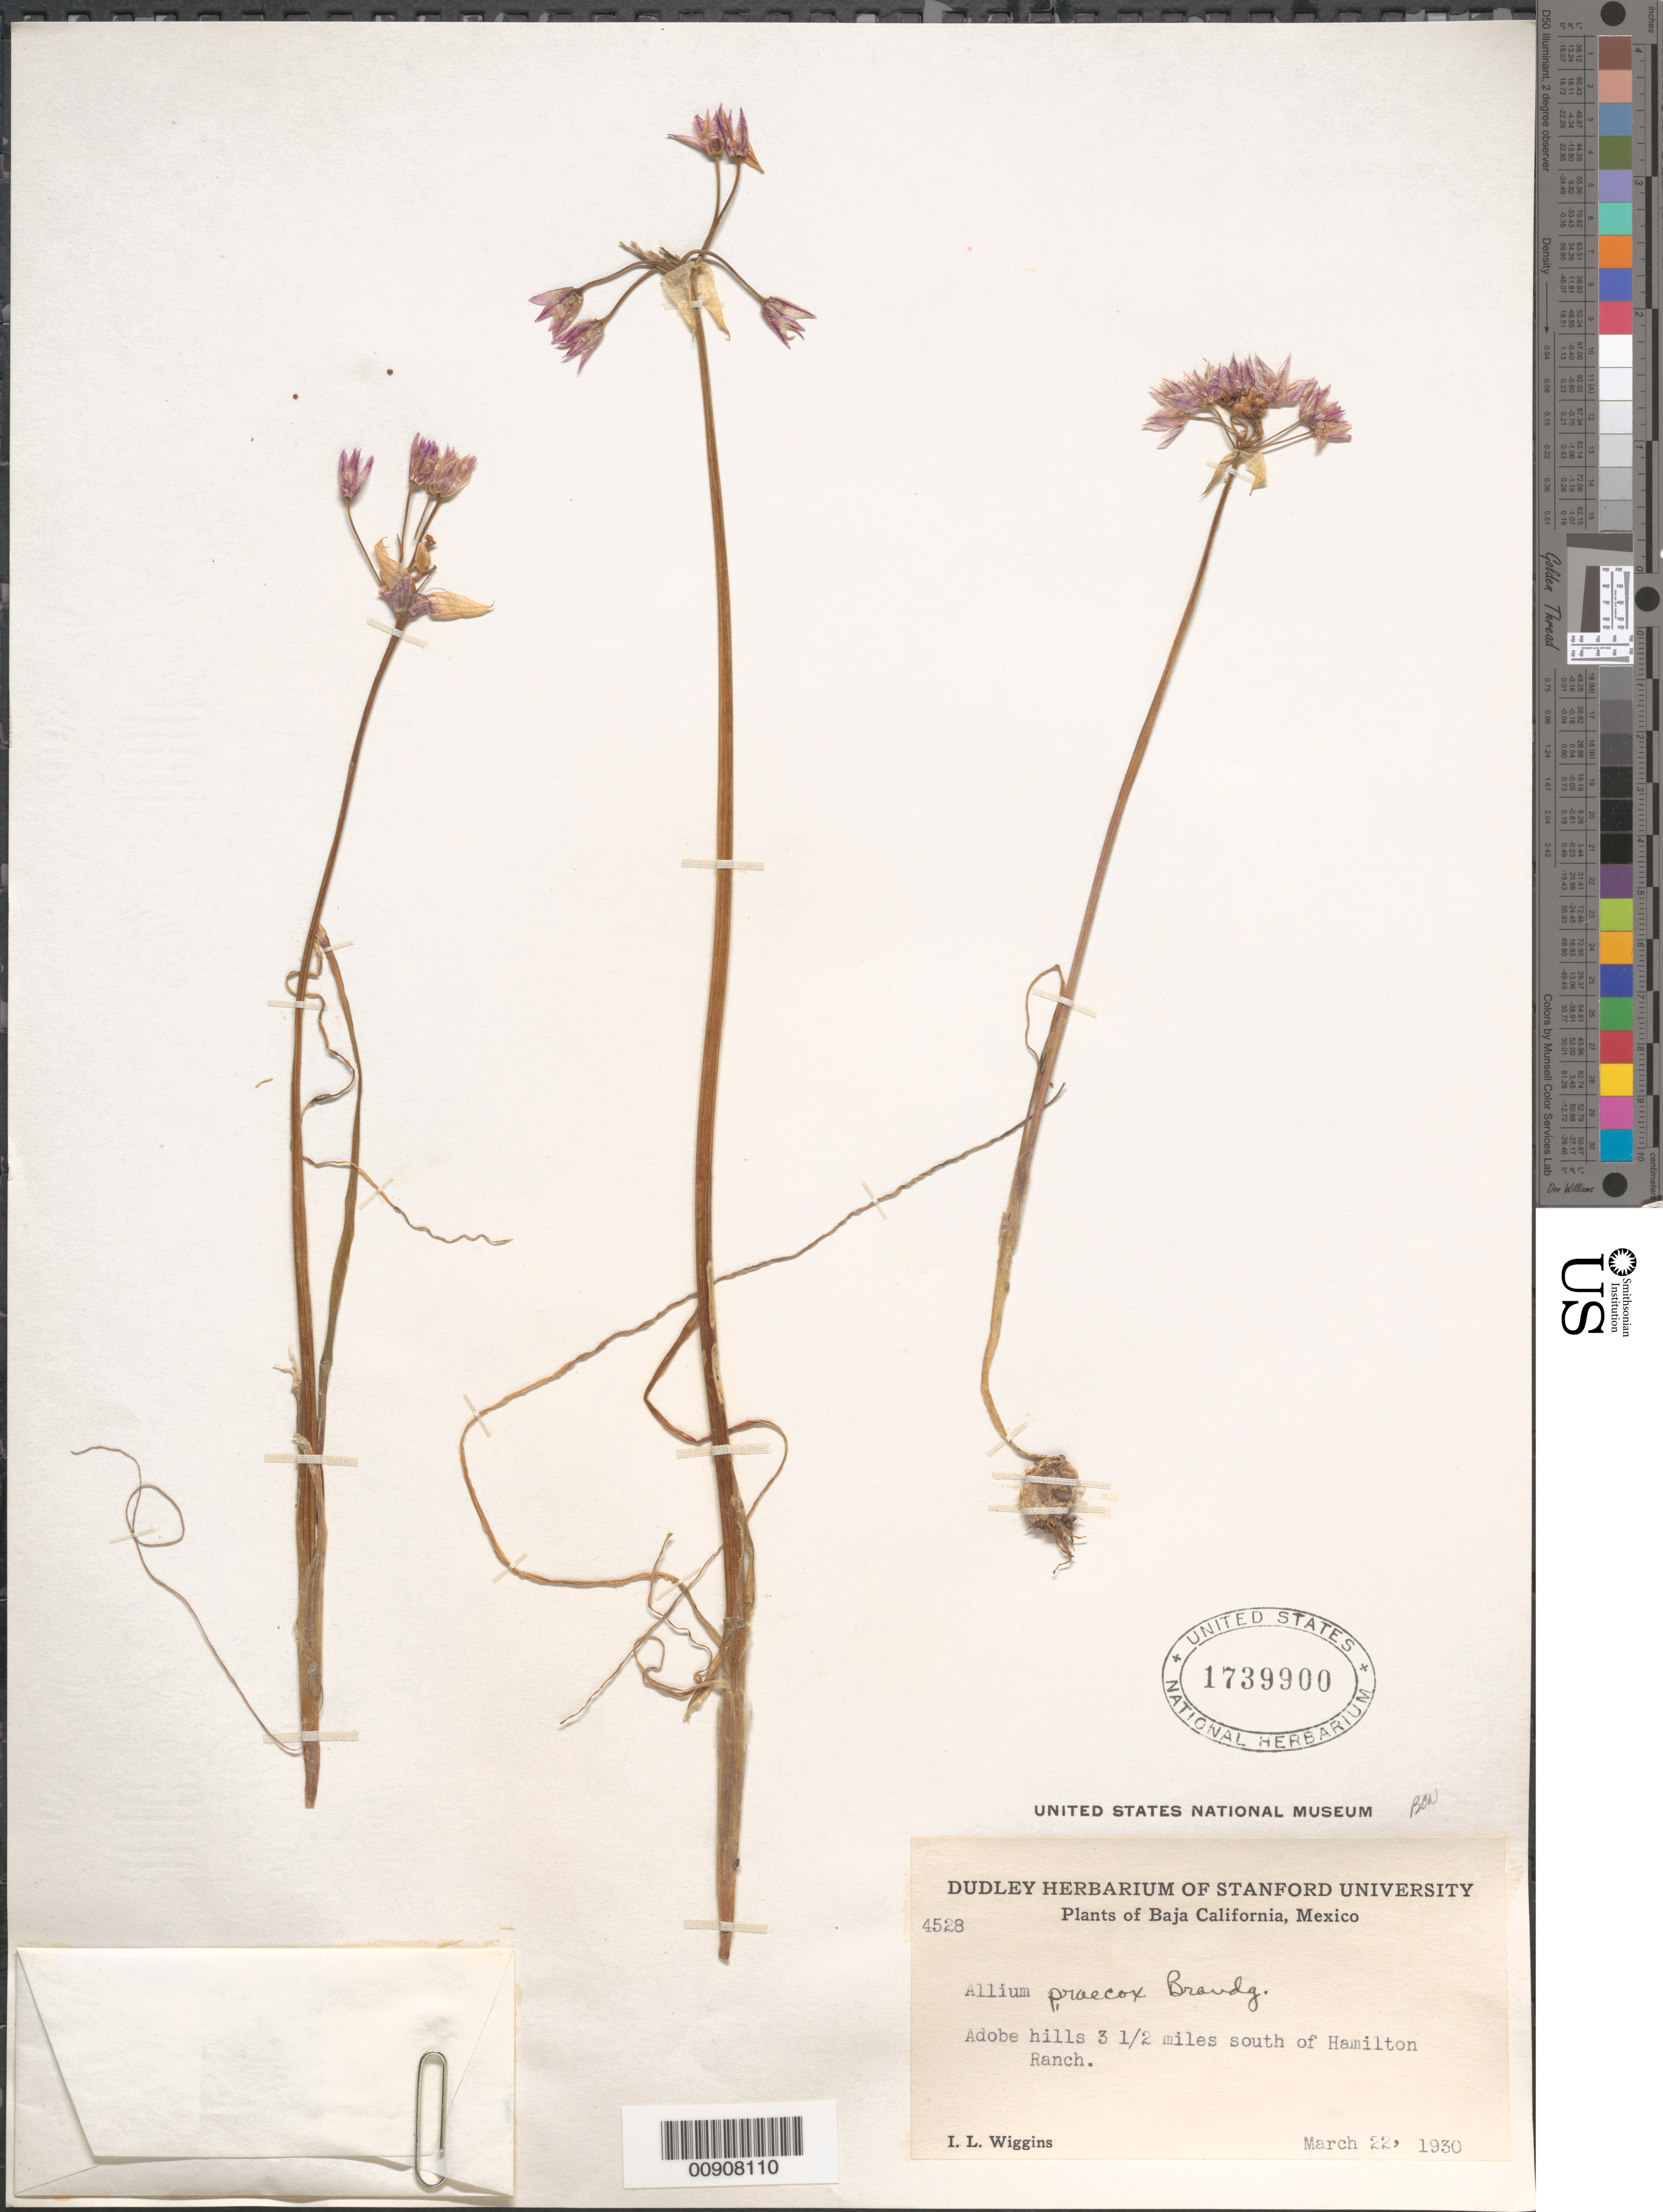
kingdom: Plantae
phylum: Tracheophyta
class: Liliopsida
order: Asparagales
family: Amaryllidaceae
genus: Allium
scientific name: Allium praecox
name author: Brandegee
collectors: I. L. Wiggins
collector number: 4528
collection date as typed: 22 Mar 1930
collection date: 1930-03-22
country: Mexico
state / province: Baja California Norte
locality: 3½ miles south of Hamilton Ranch, Baja California.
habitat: Adobe hills.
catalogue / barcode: US 1739900